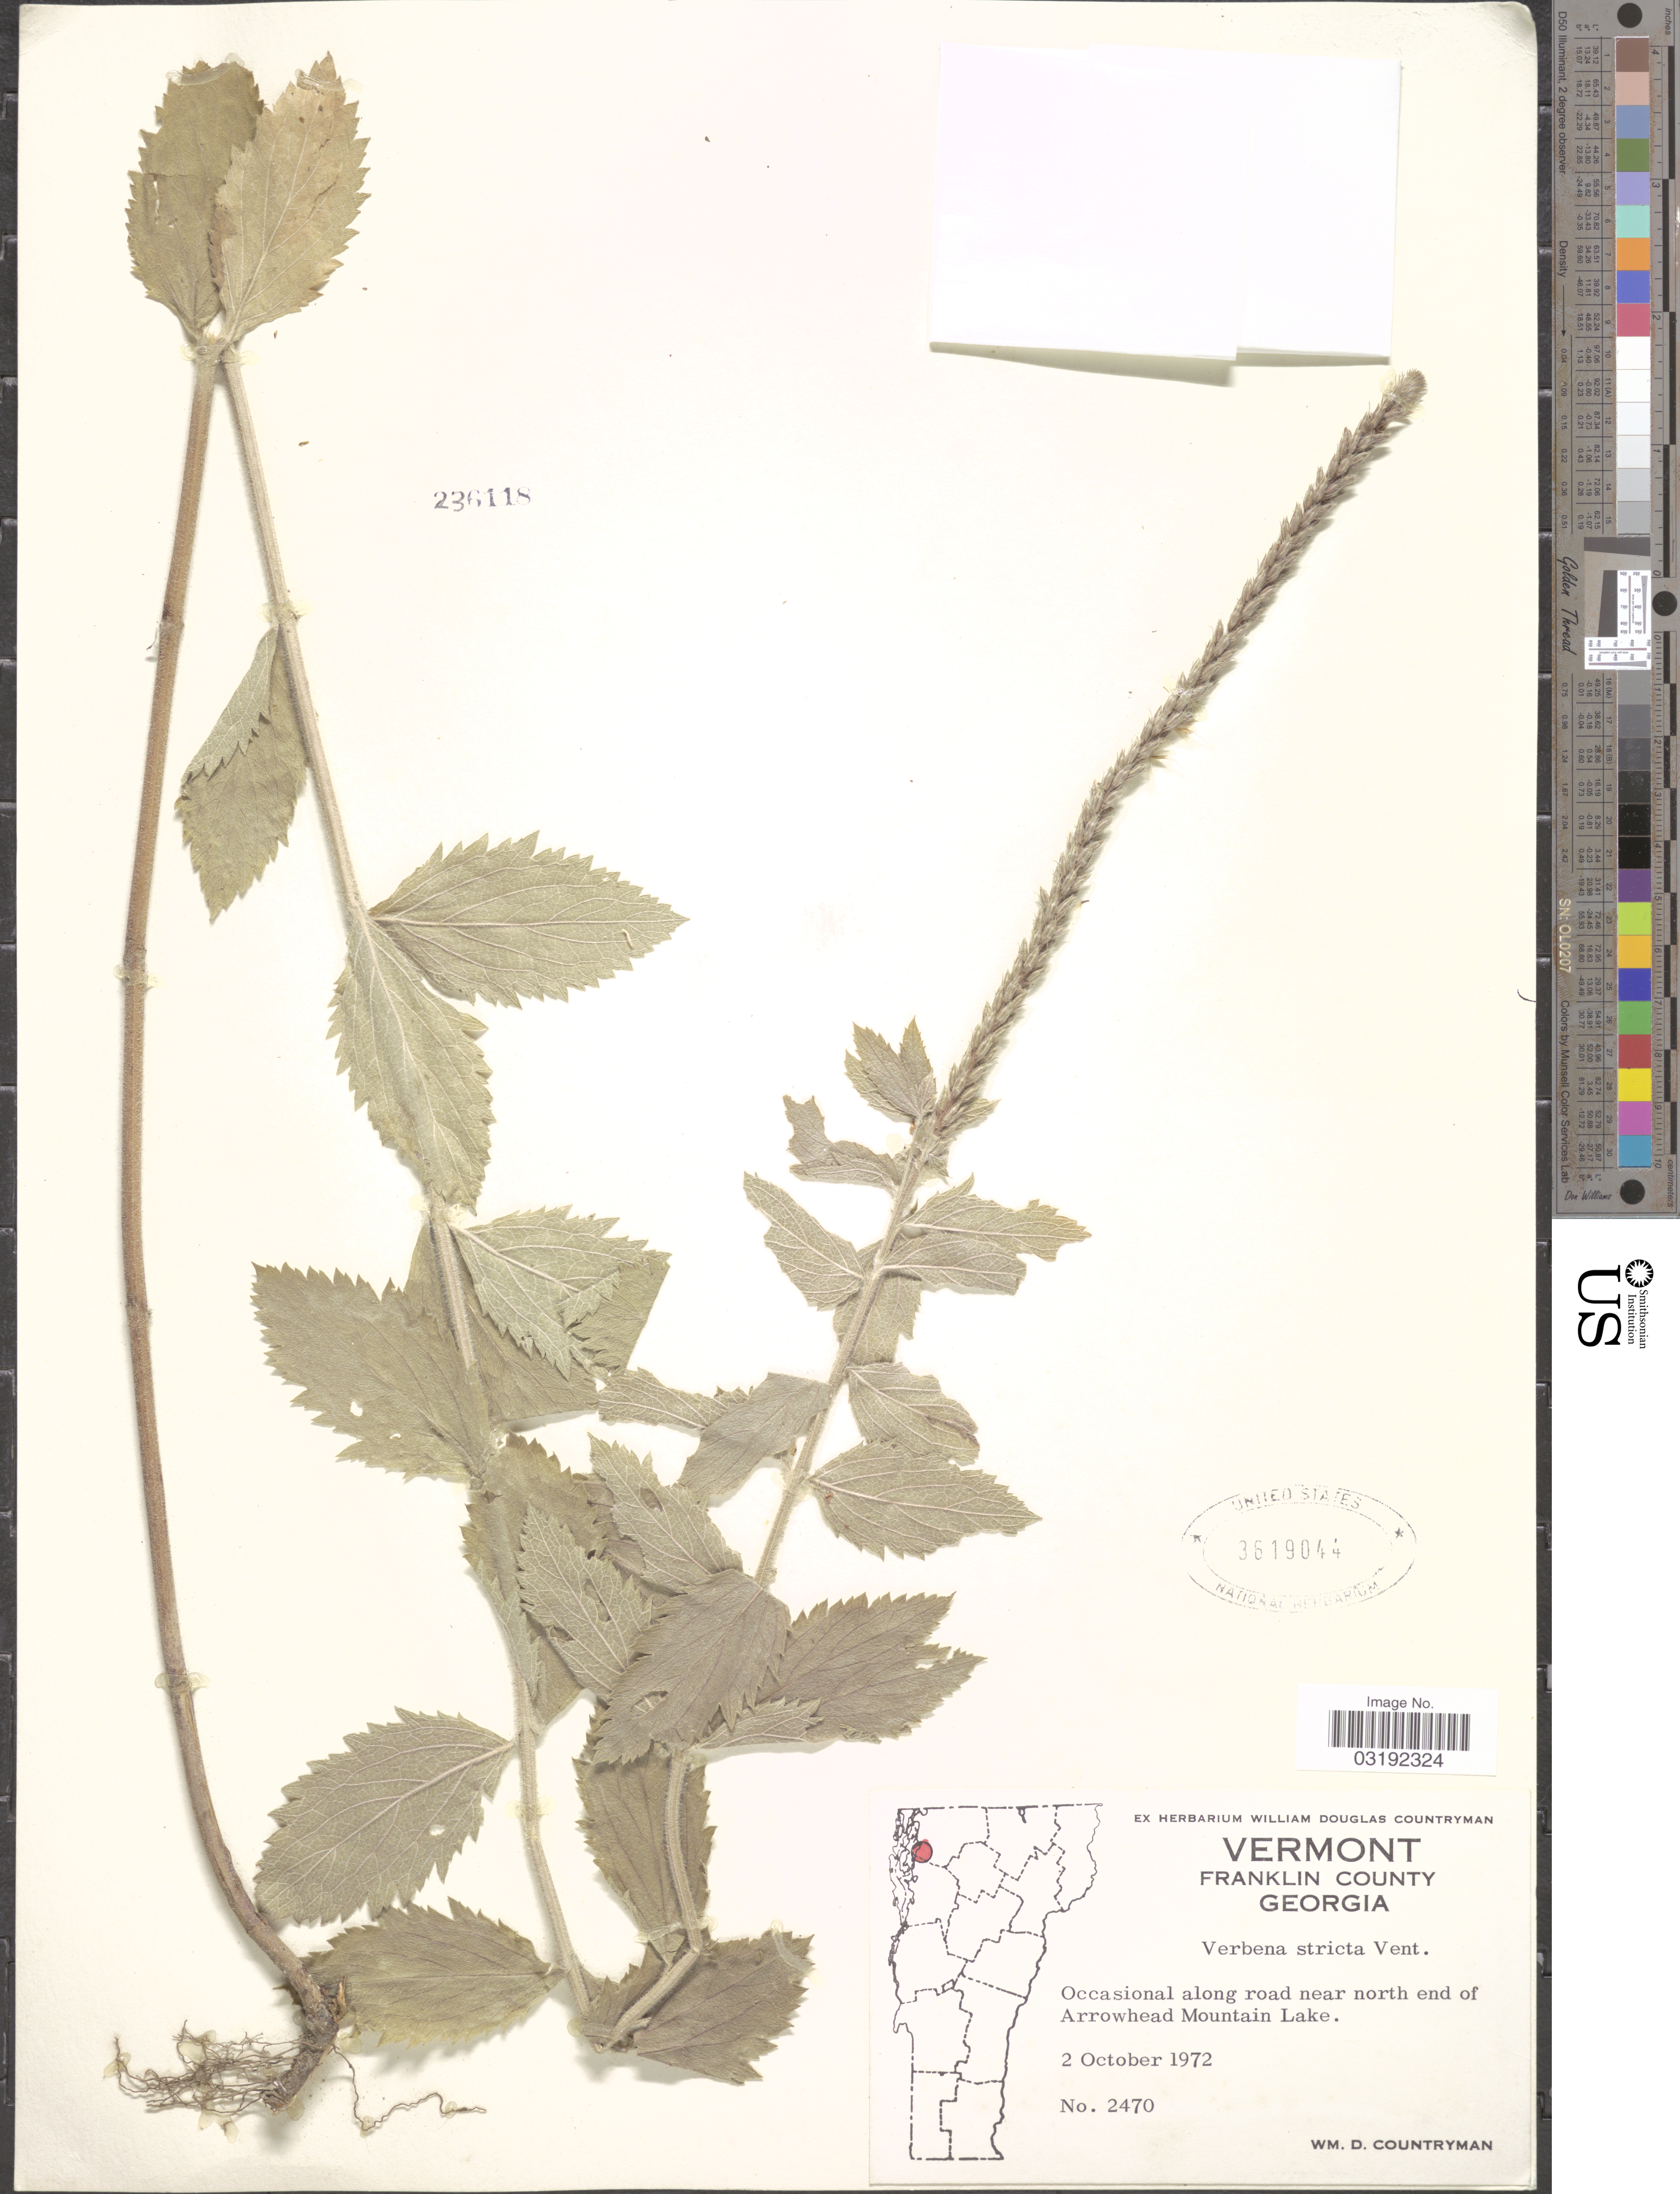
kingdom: Plantae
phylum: Tracheophyta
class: Magnoliopsida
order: Lamiales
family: Verbenaceae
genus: Verbena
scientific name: Verbena stricta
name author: Vent.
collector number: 2470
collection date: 1972-10-02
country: United States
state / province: Vermont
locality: Franklin County, Georgia, Occasional along road near north end of Arrowhead Mountain Lake.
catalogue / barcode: US 3619044